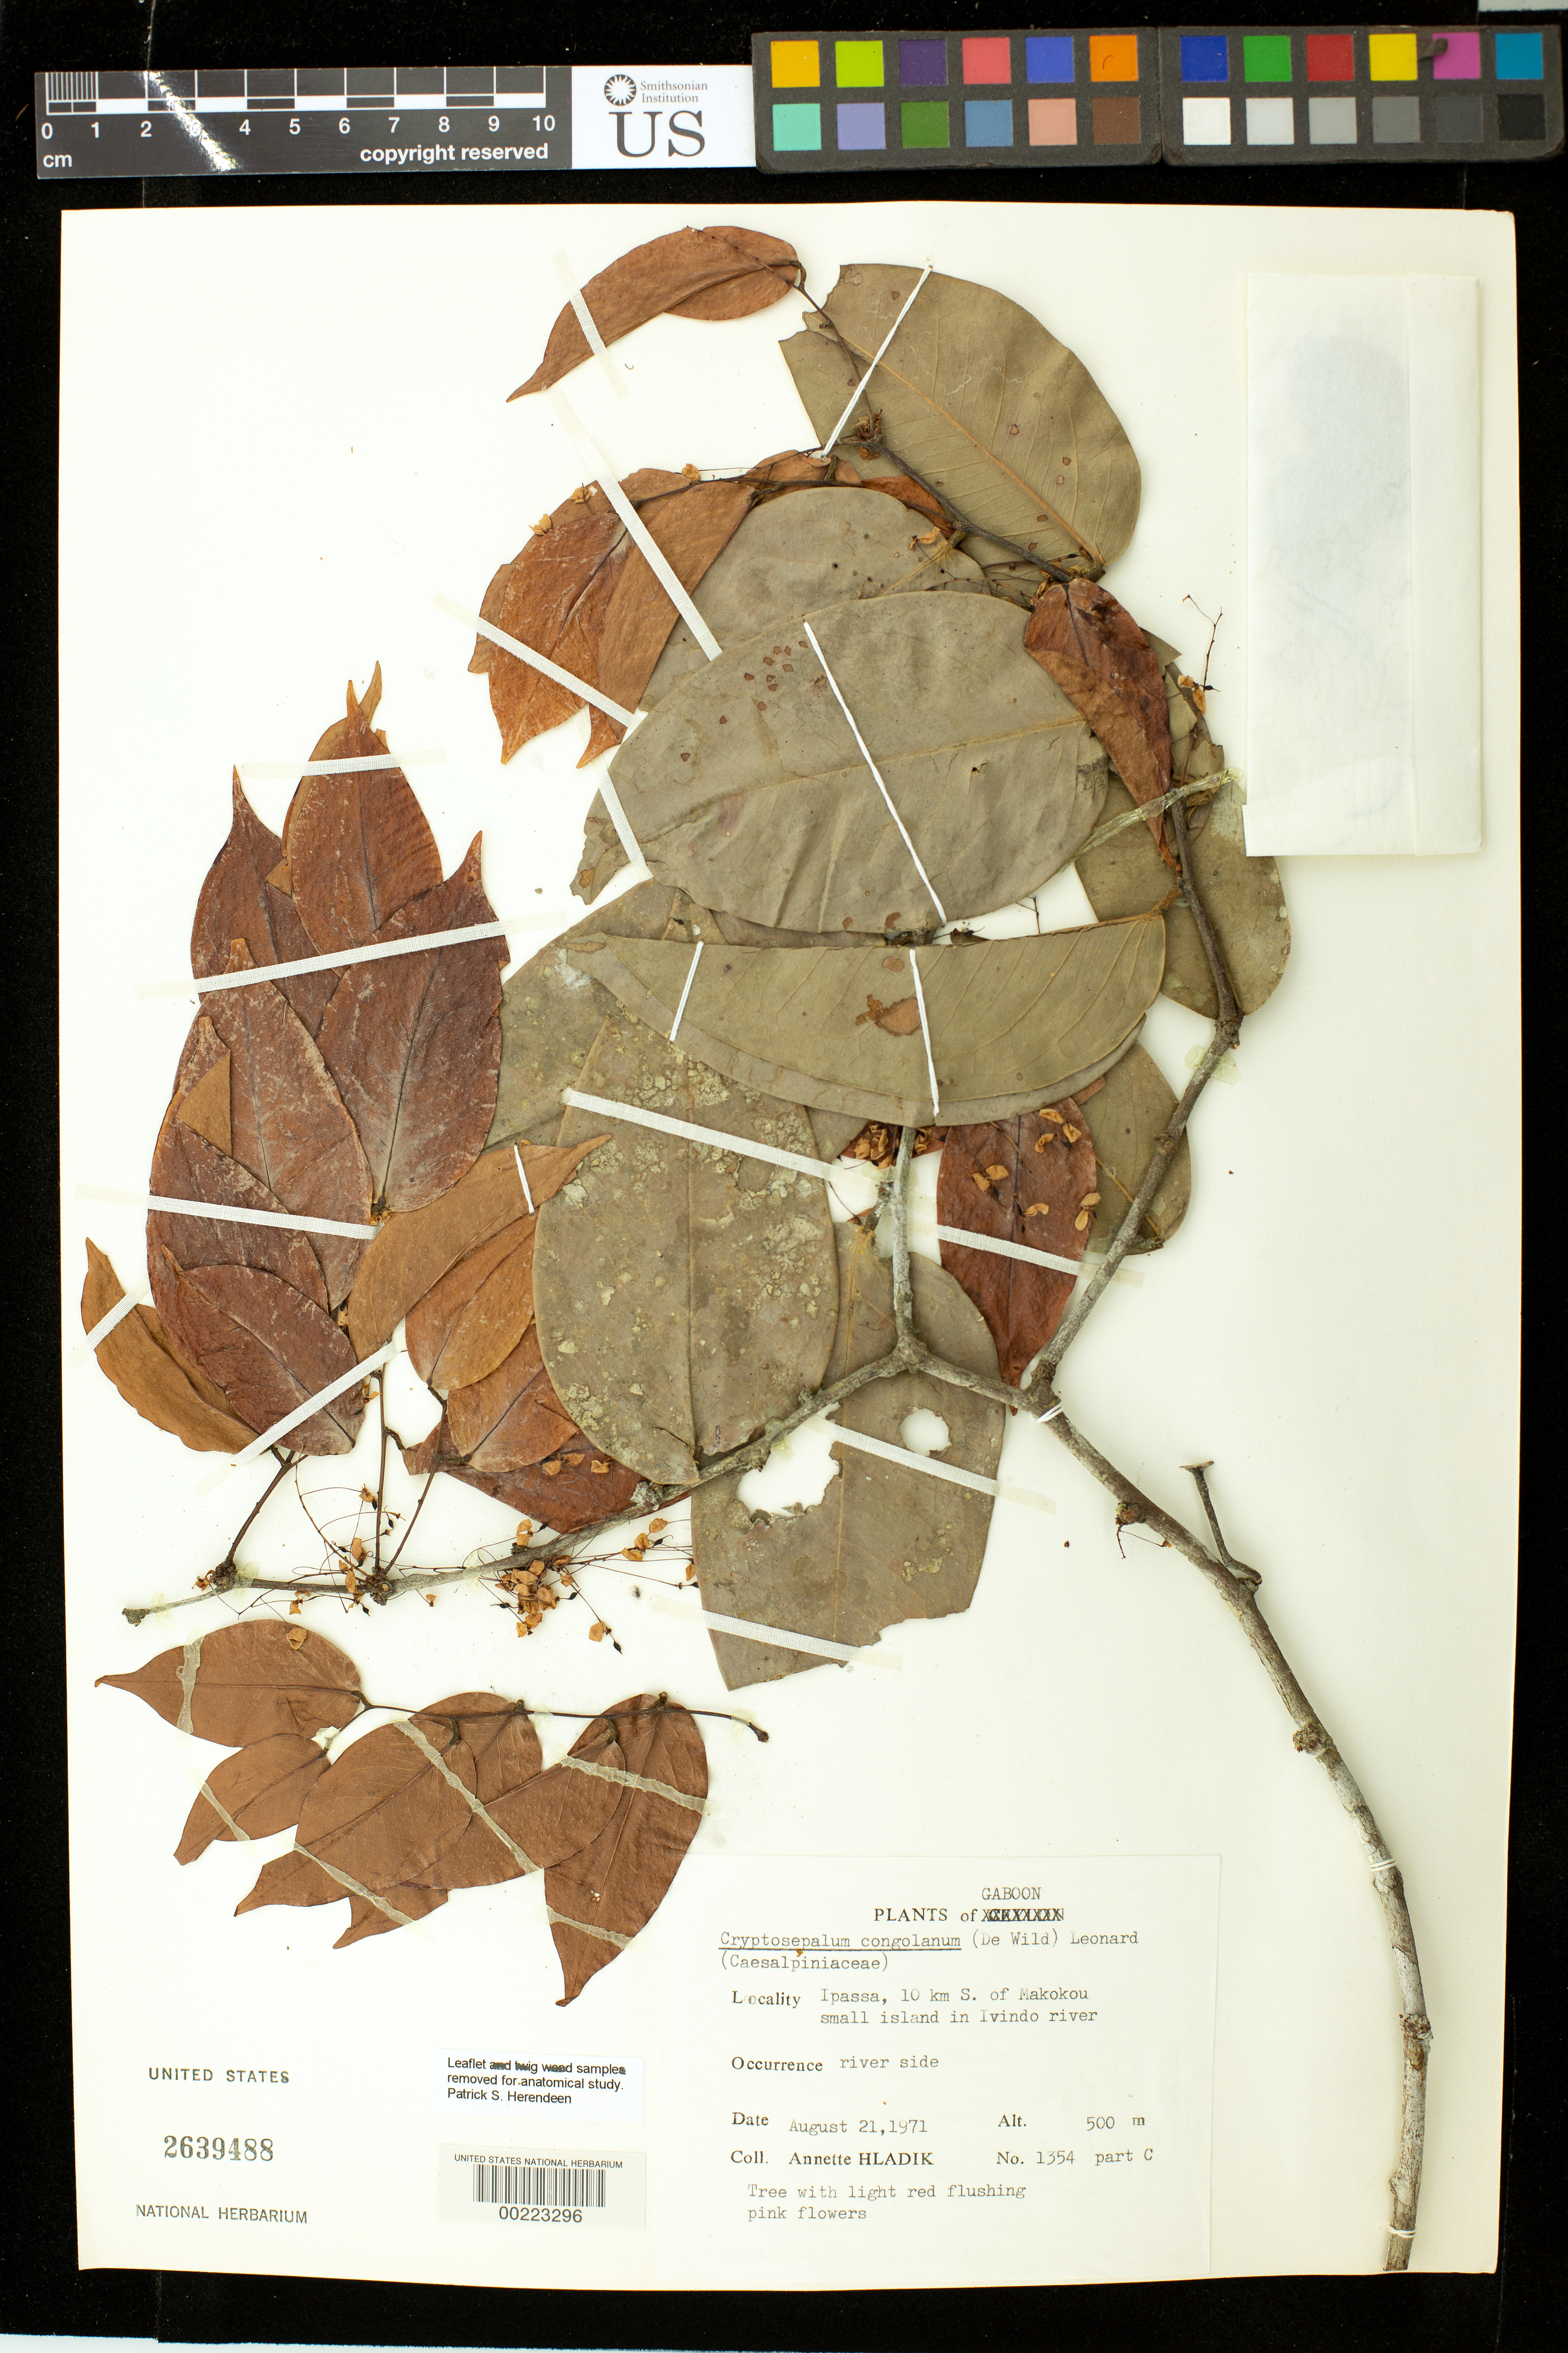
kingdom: Plantae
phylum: Tracheophyta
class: Magnoliopsida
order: Fabales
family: Fabaceae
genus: Cryptosepalum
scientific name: Cryptosepalum congolanum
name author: (De Wild.) J. Léonard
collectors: A. Hladik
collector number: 1354 Part C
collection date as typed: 21 Aug 1971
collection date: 1971-08-21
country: Gabon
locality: Ipassa, 10 km S of Makokou, small island in Ivindo River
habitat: River side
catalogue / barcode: US 2639488